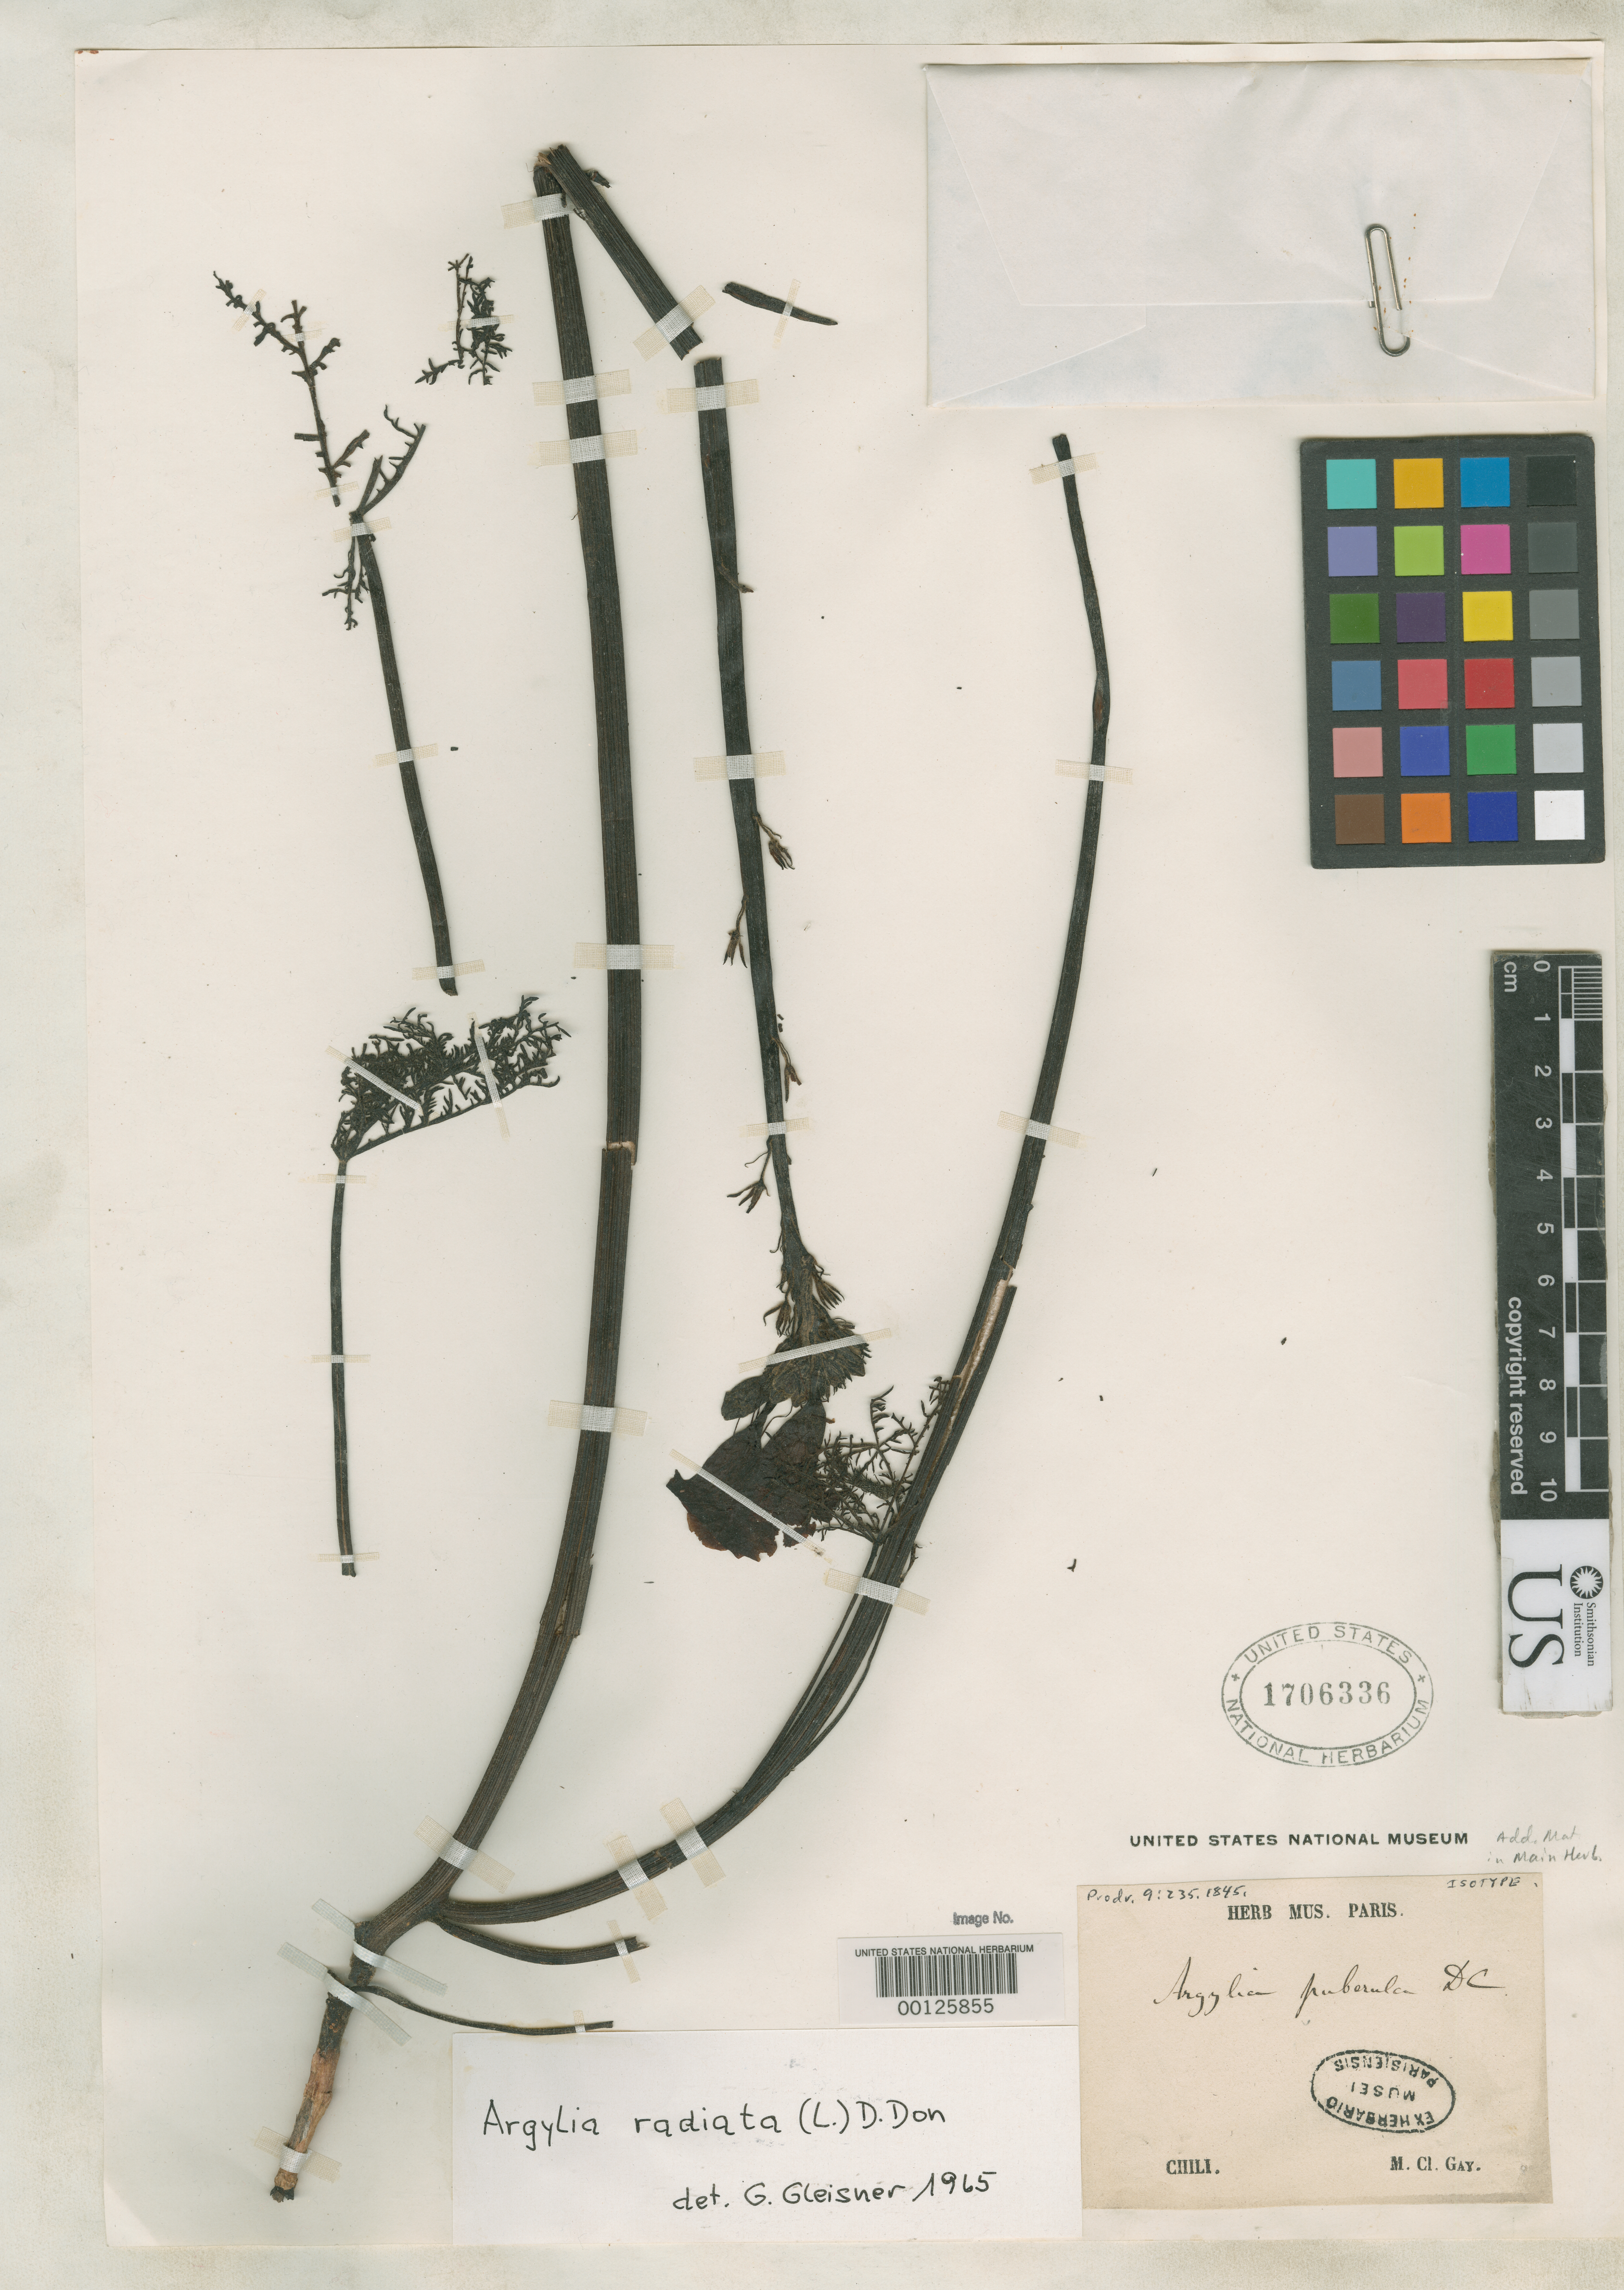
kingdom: Plantae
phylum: Tracheophyta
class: Magnoliopsida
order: Lamiales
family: Bignoniaceae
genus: Argylia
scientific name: Argylia puberula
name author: A. DC. in DC.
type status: Isotype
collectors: C. Gay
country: Chile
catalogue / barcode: US 1706336